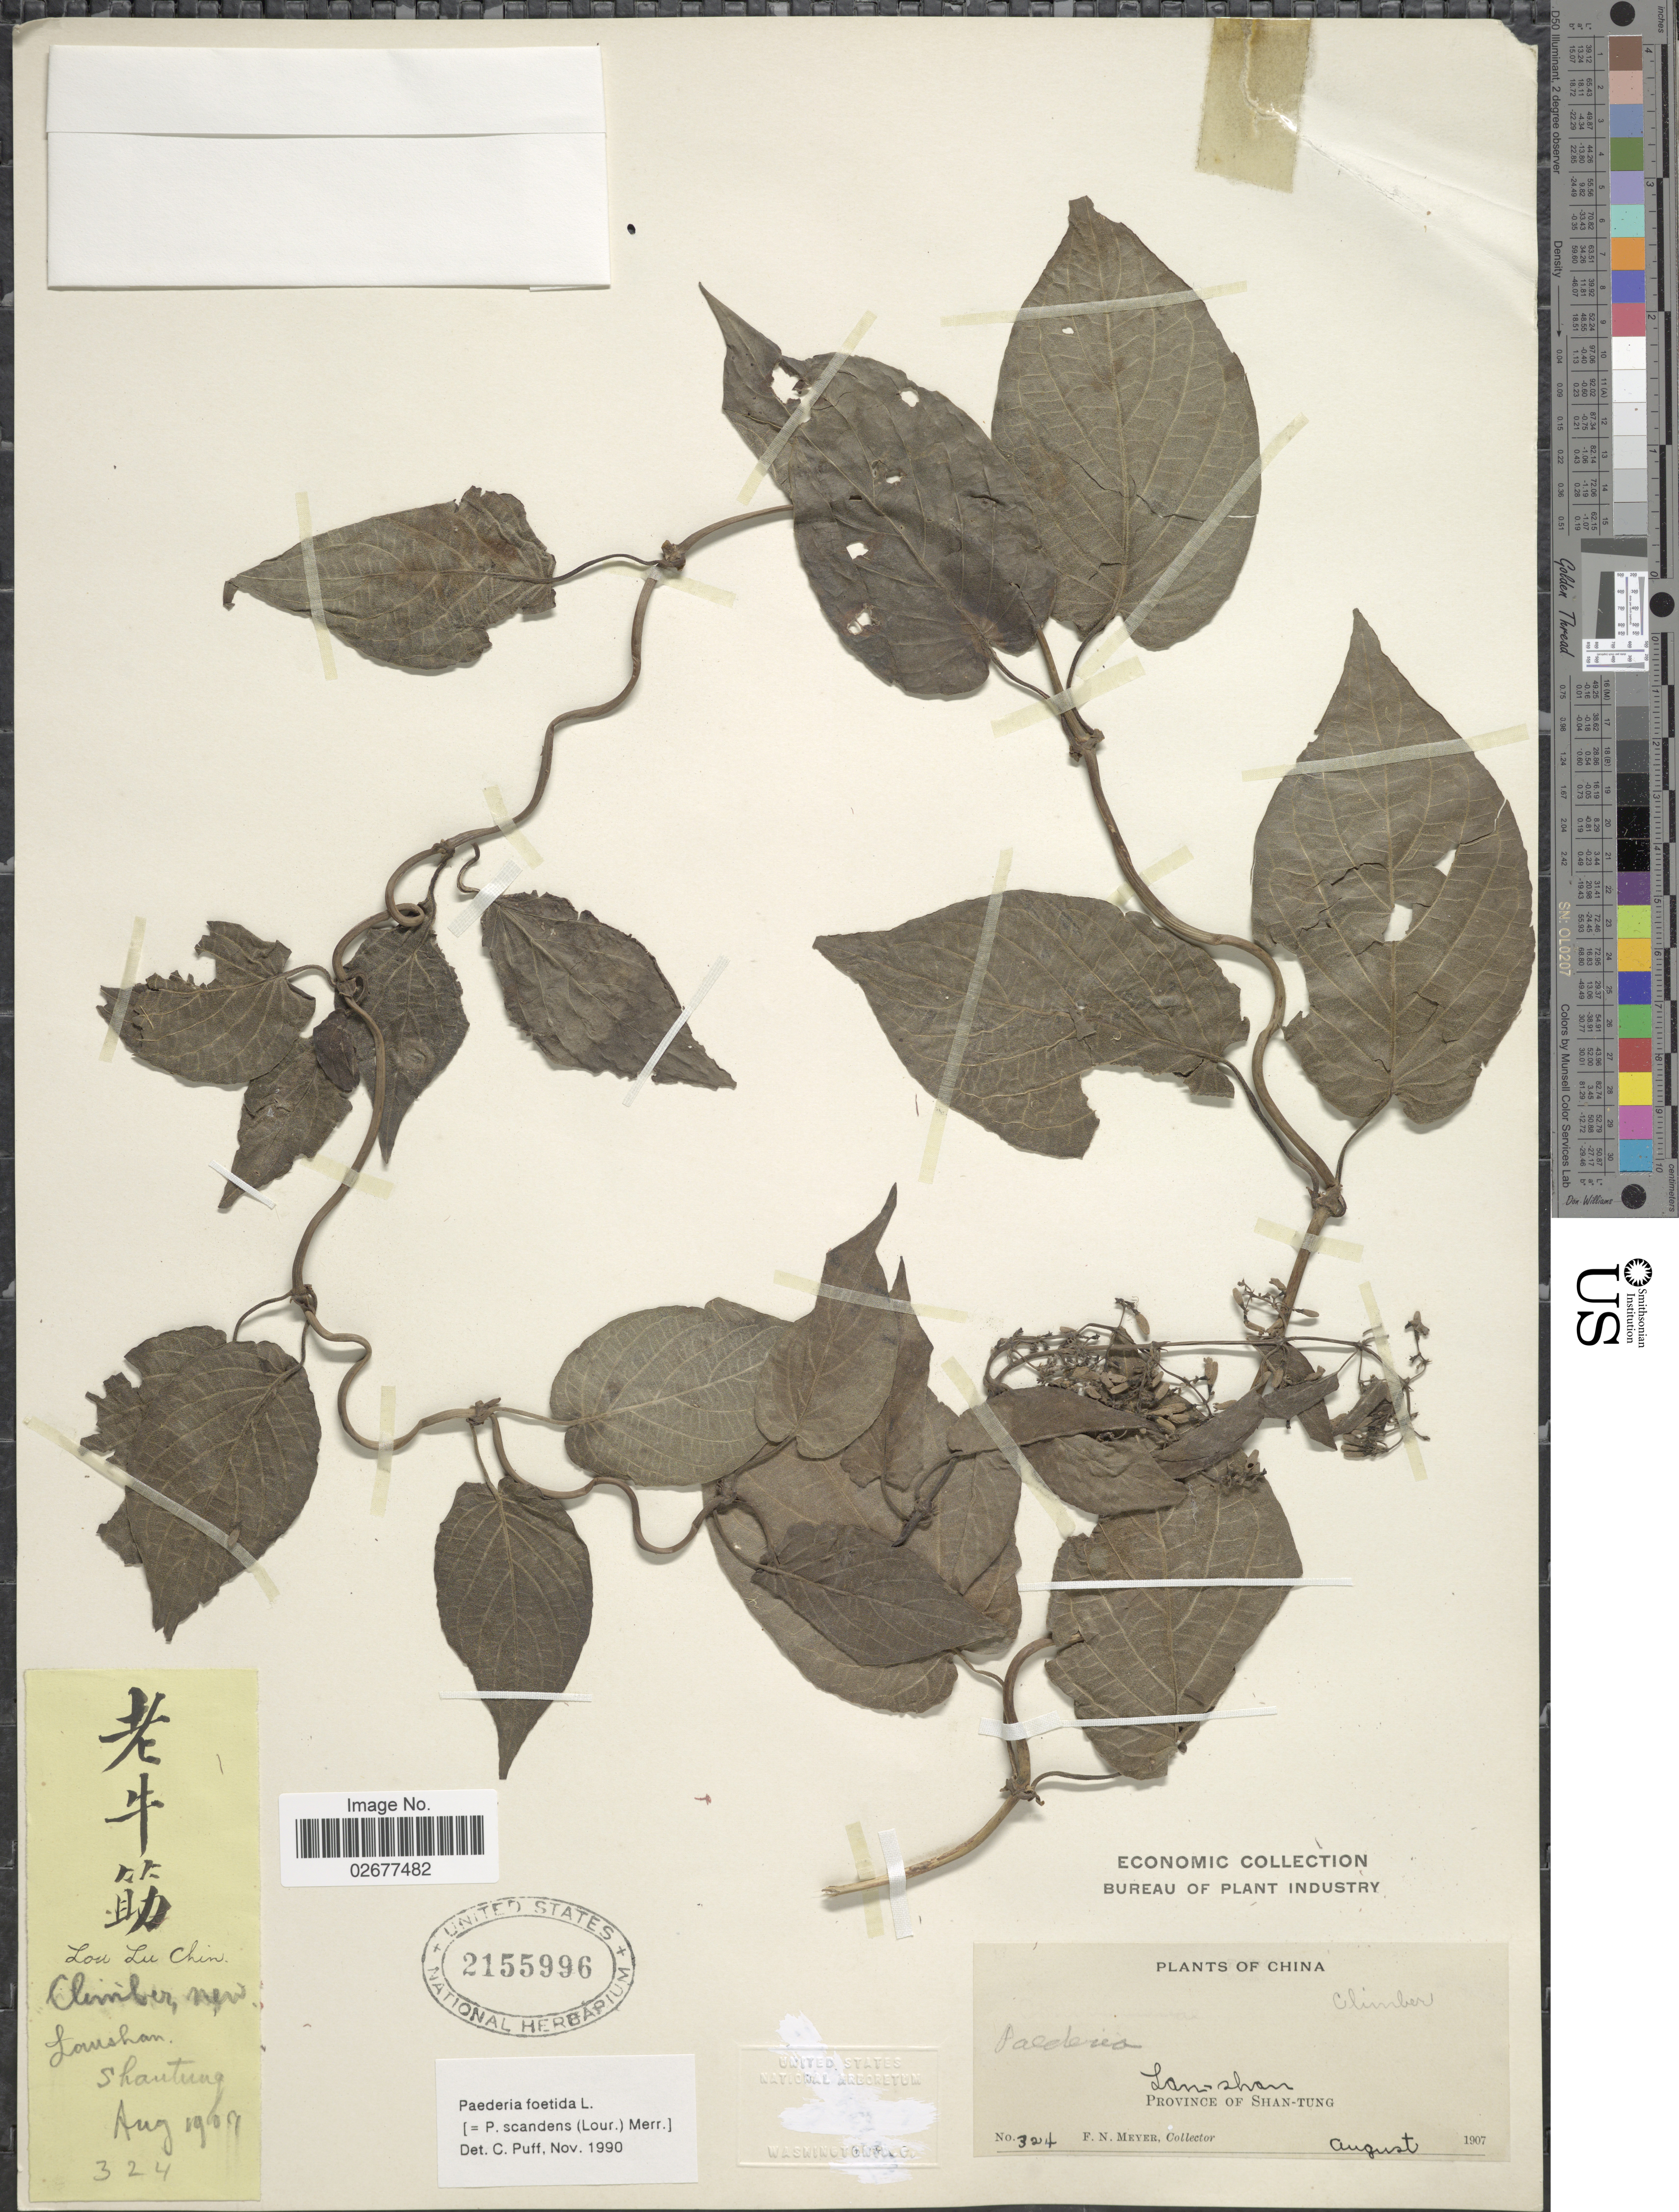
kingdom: Plantae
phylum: Tracheophyta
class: Magnoliopsida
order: Gentianales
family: Rubiaceae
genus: Paederia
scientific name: Paederia foetida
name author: L.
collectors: F. N. Meyer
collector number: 324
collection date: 1907-08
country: China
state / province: Shandong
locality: Lou Lu Chin. Lanshan. Shantung.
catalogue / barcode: US 2155996